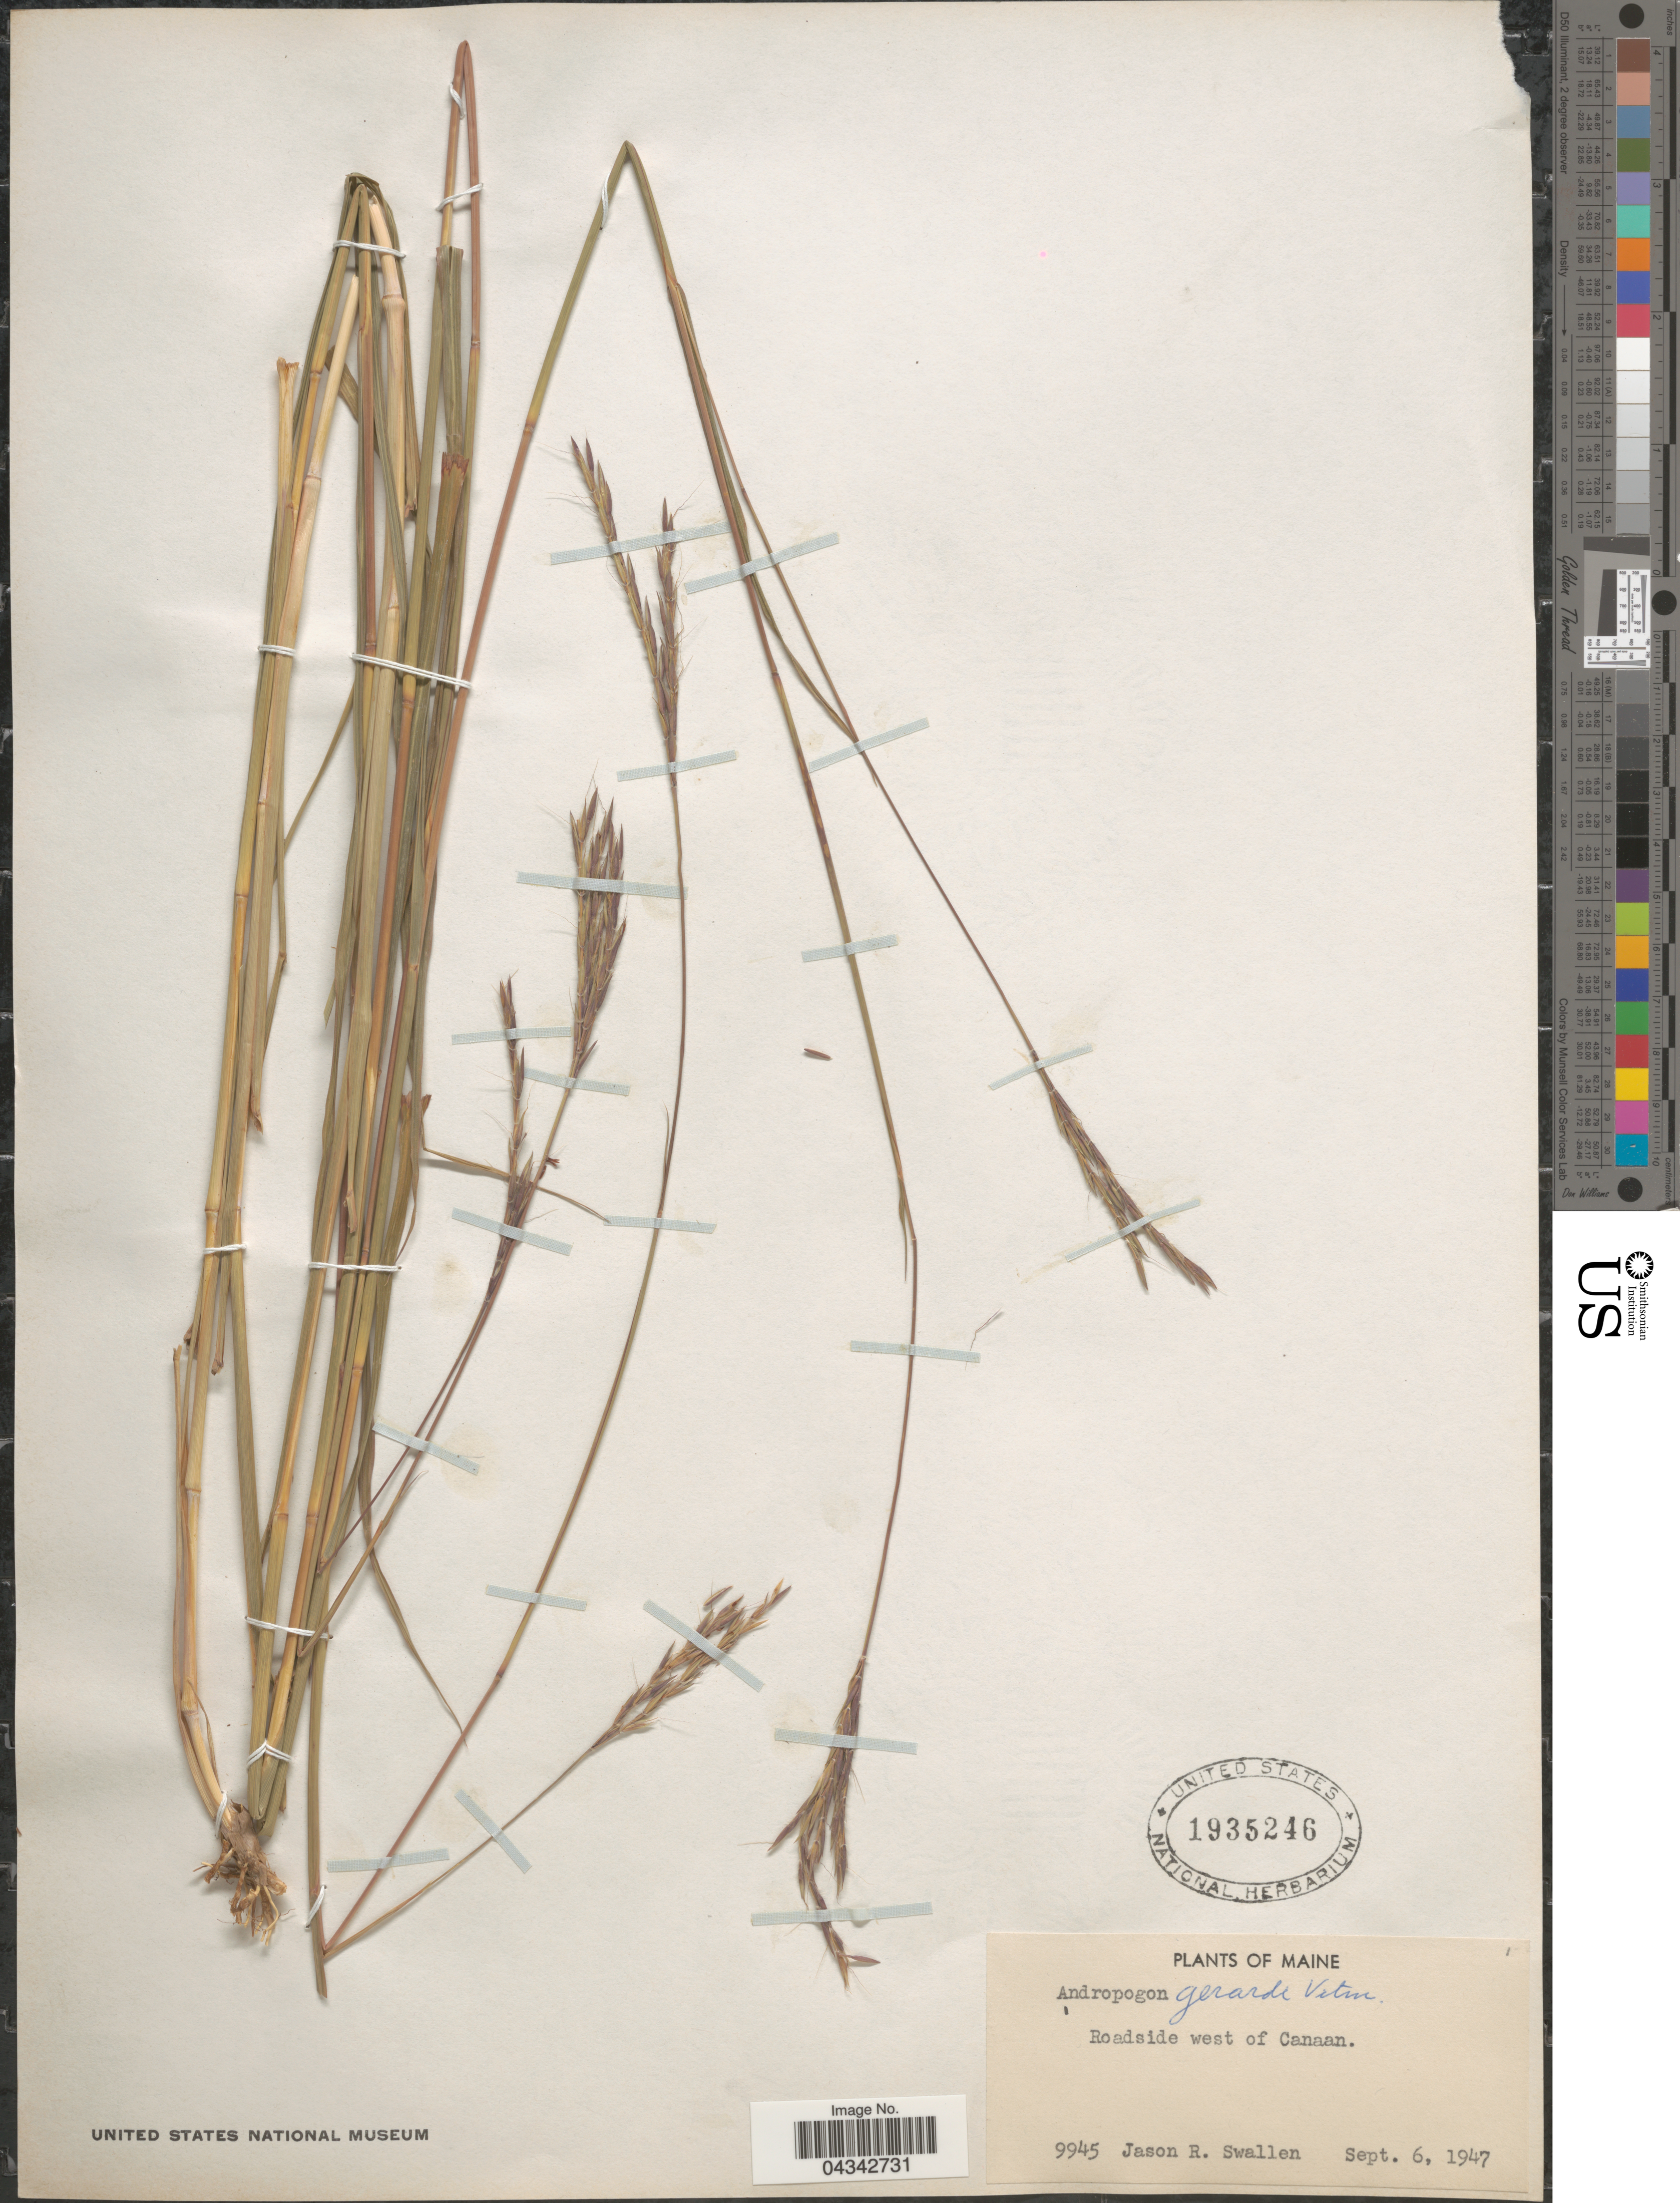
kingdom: Plantae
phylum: Tracheophyta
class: Liliopsida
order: Poales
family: Poaceae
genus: Andropogon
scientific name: Andropogon gerardii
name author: Vitman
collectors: J. R. Swallen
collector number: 9945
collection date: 1947-09-06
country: United States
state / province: Maine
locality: Roadside west of Canaan.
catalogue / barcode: US 1935246